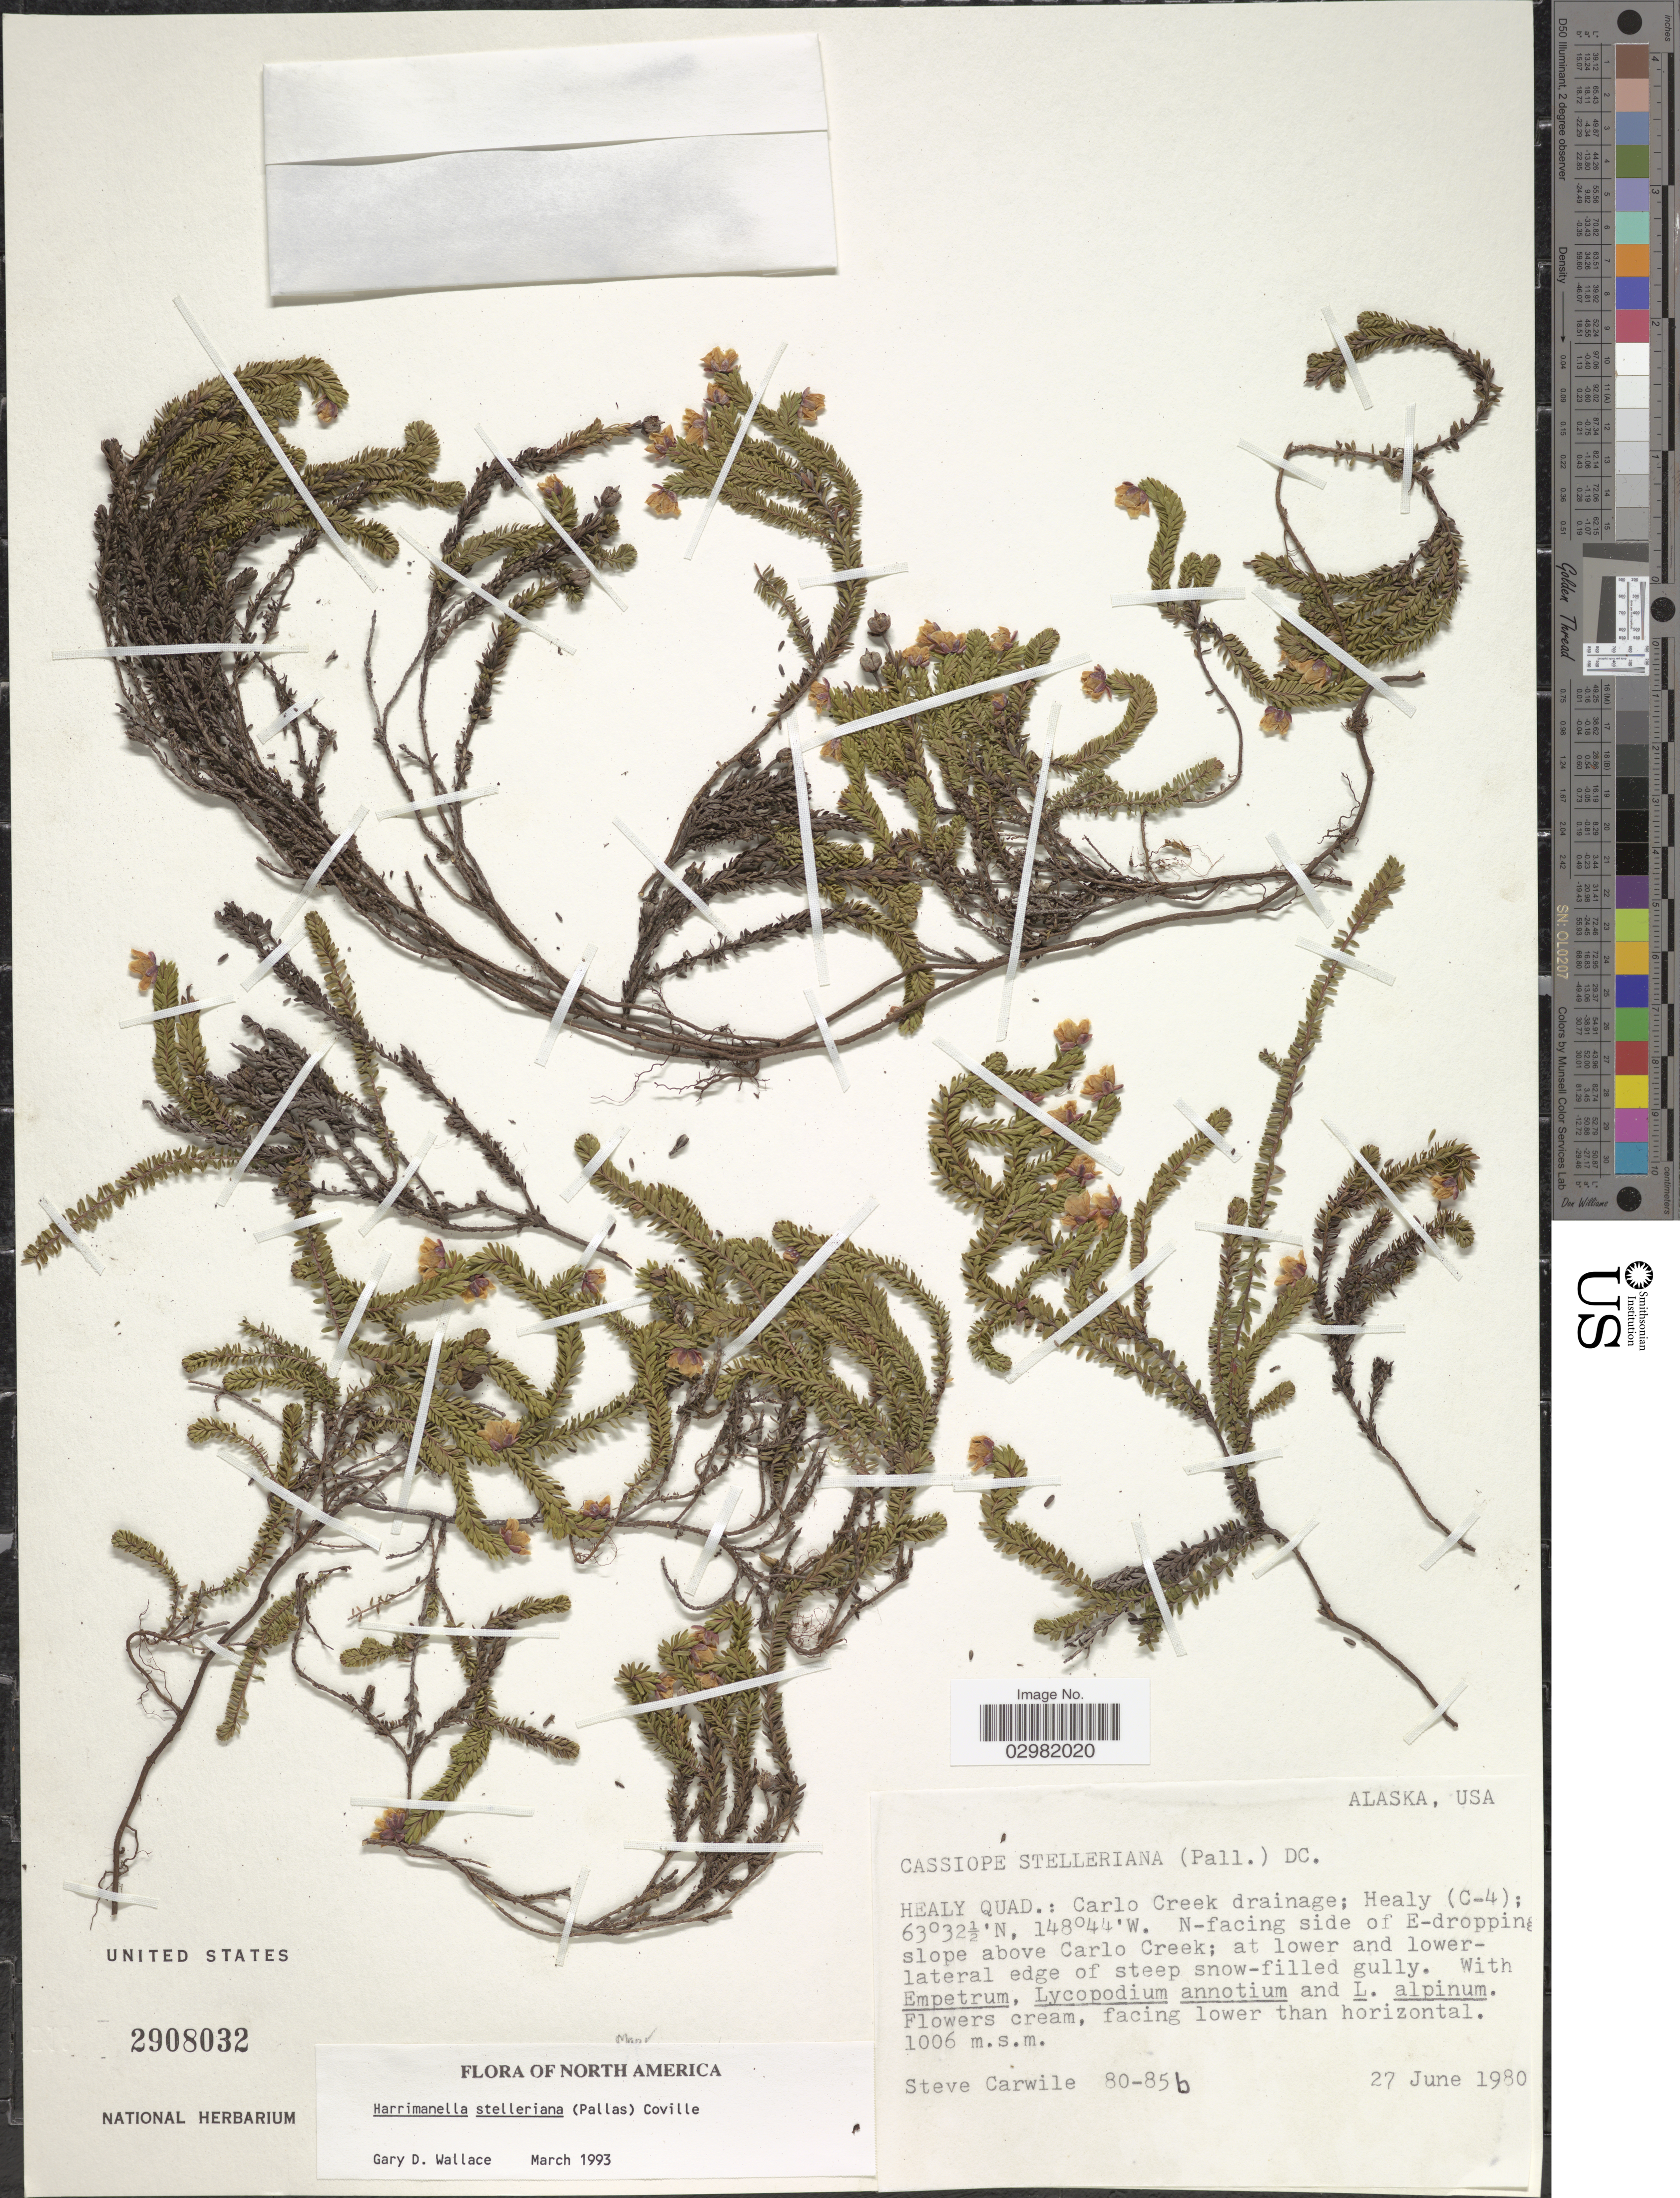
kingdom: Plantae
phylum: Tracheophyta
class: Magnoliopsida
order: Ericales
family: Ericaceae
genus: Cassiope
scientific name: Cassiope stelleriana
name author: (Pall.) DC.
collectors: S. Carwile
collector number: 80-85b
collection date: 1980-06-27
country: United States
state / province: Alaska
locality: Healy Quad.: Carlo Creek drainage;Healy (C-4). N-facing side of E-dropping slope above Carlo Creek.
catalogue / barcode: US 2908032